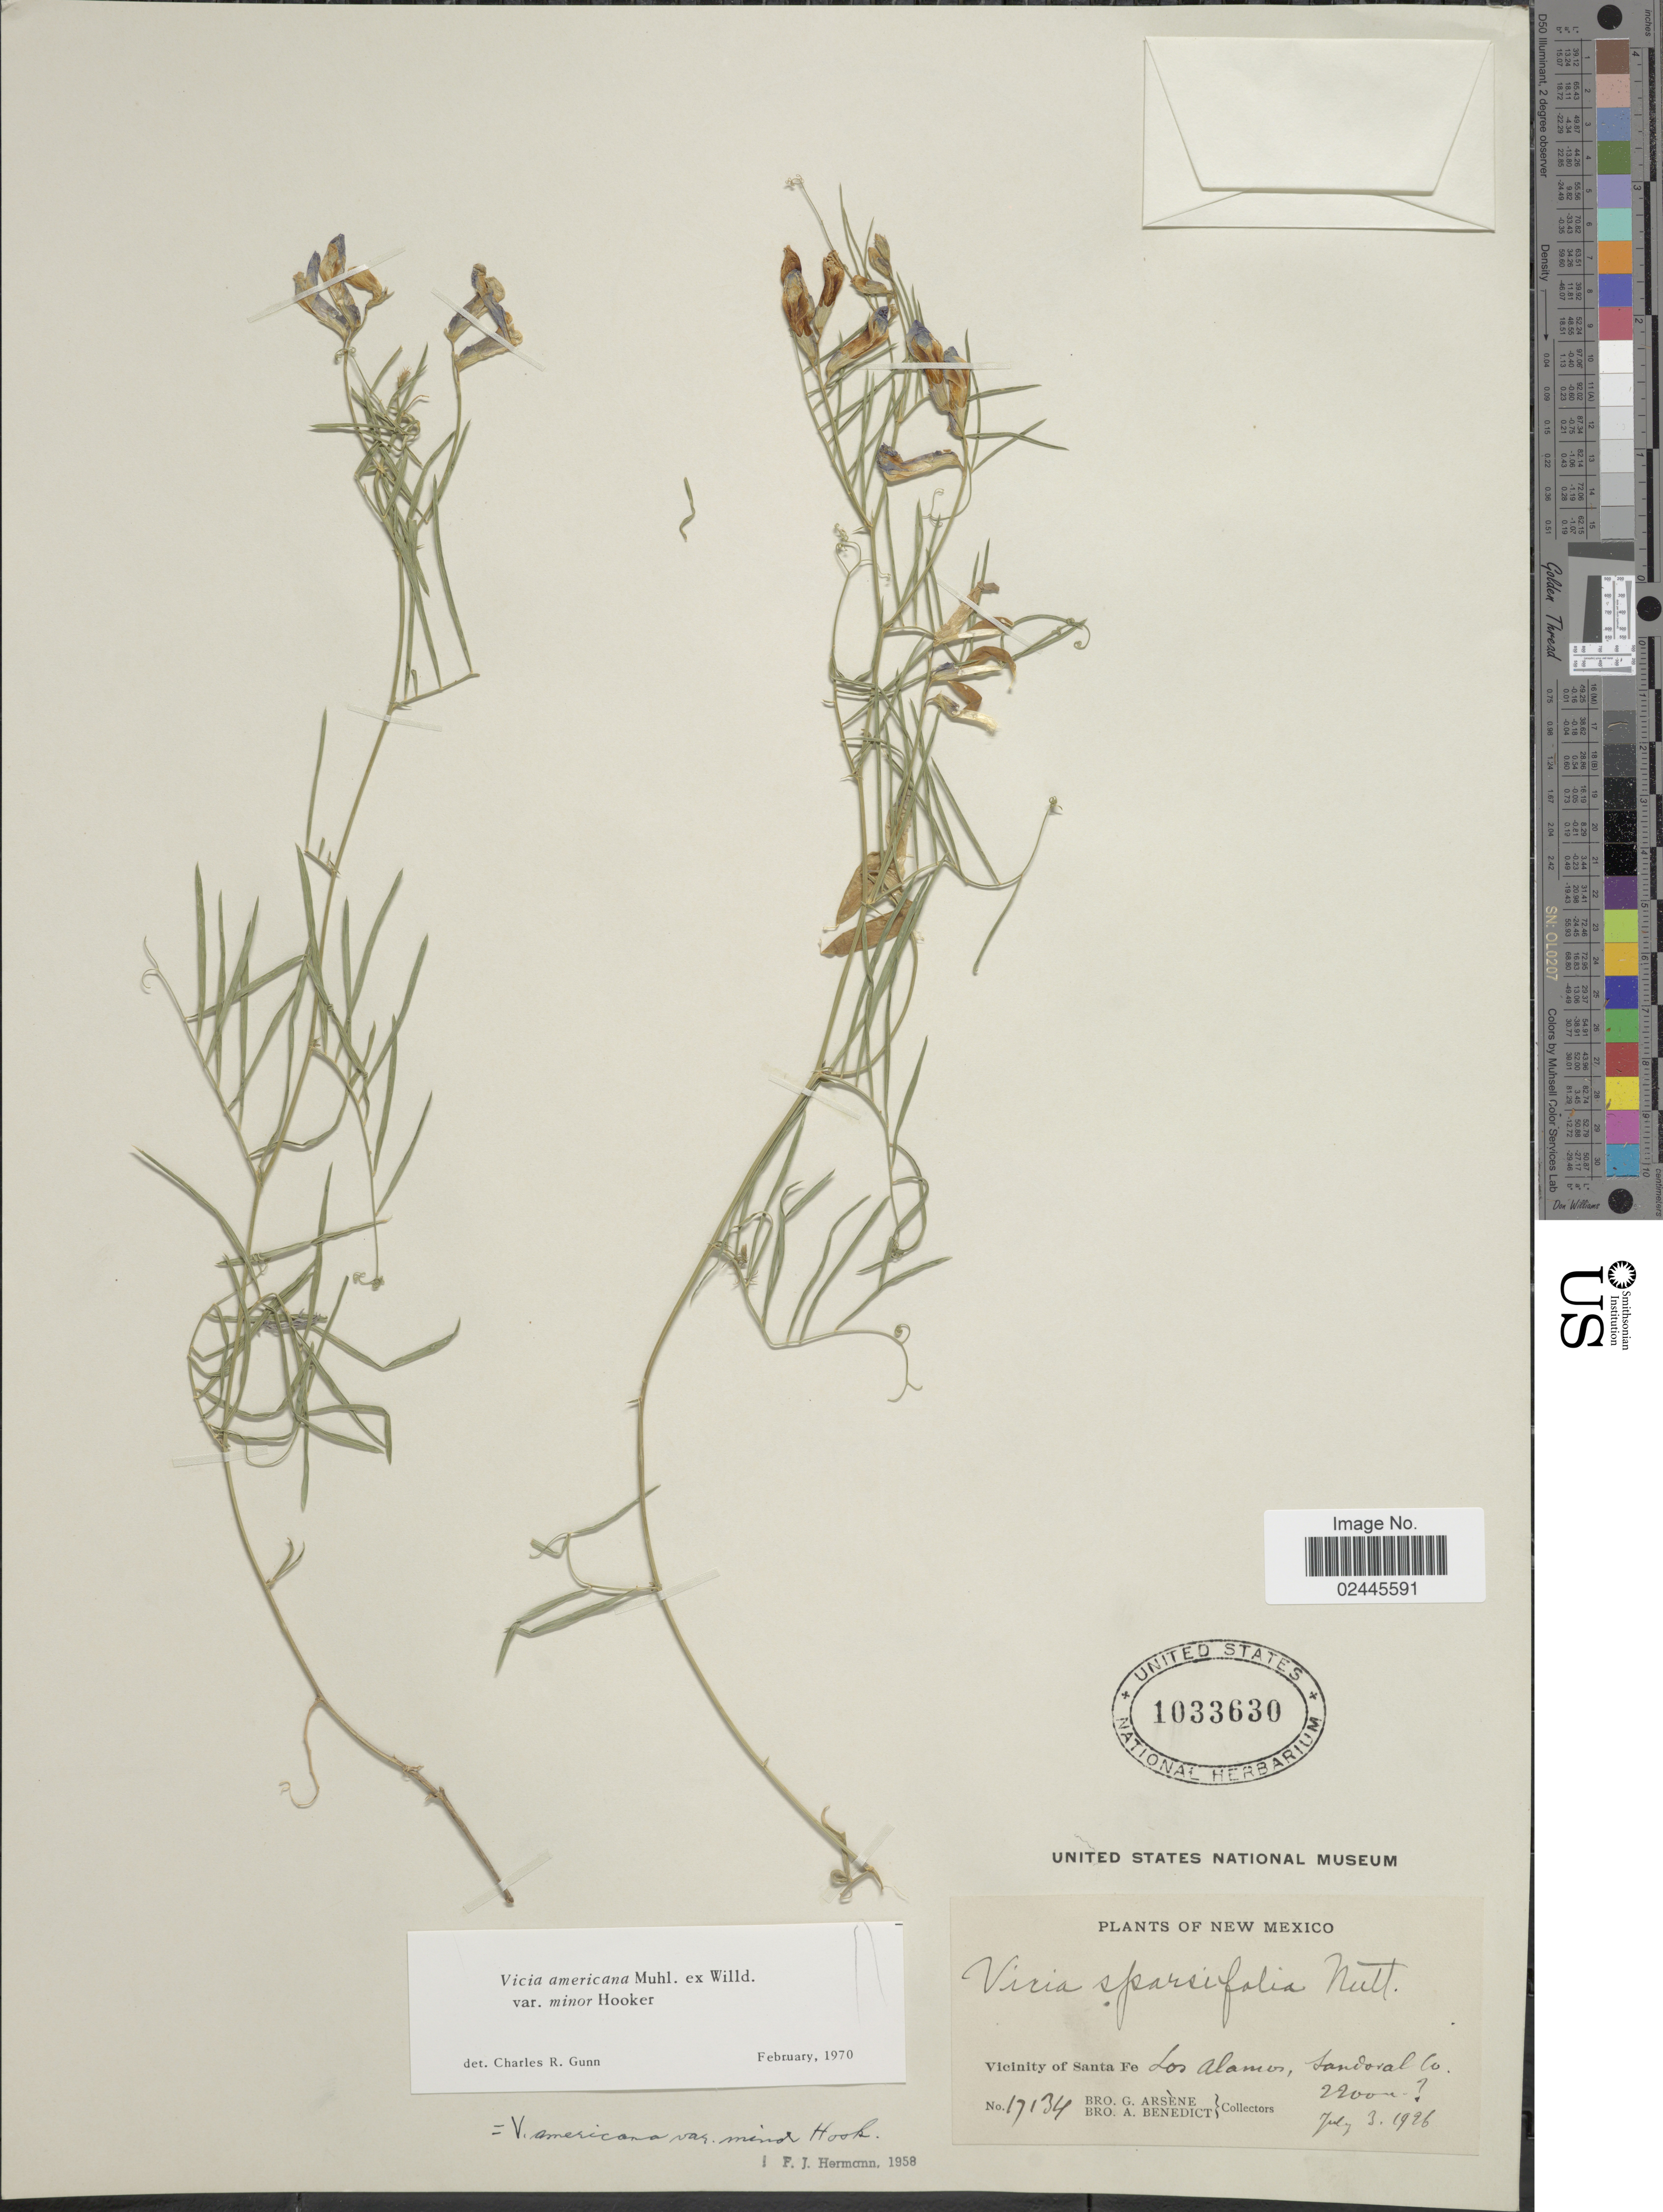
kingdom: Plantae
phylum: Tracheophyta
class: Magnoliopsida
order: Fabales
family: Fabaceae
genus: Vicia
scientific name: Vicia americana var. minor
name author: Hook.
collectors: Bro. G. Arsène & Bro. A. Benedict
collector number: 17134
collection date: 1926-07-03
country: United States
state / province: New Mexico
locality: Vicinity of Santa Fe, Los Alamos, Sandoval Co.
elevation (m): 2200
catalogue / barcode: US 1033630